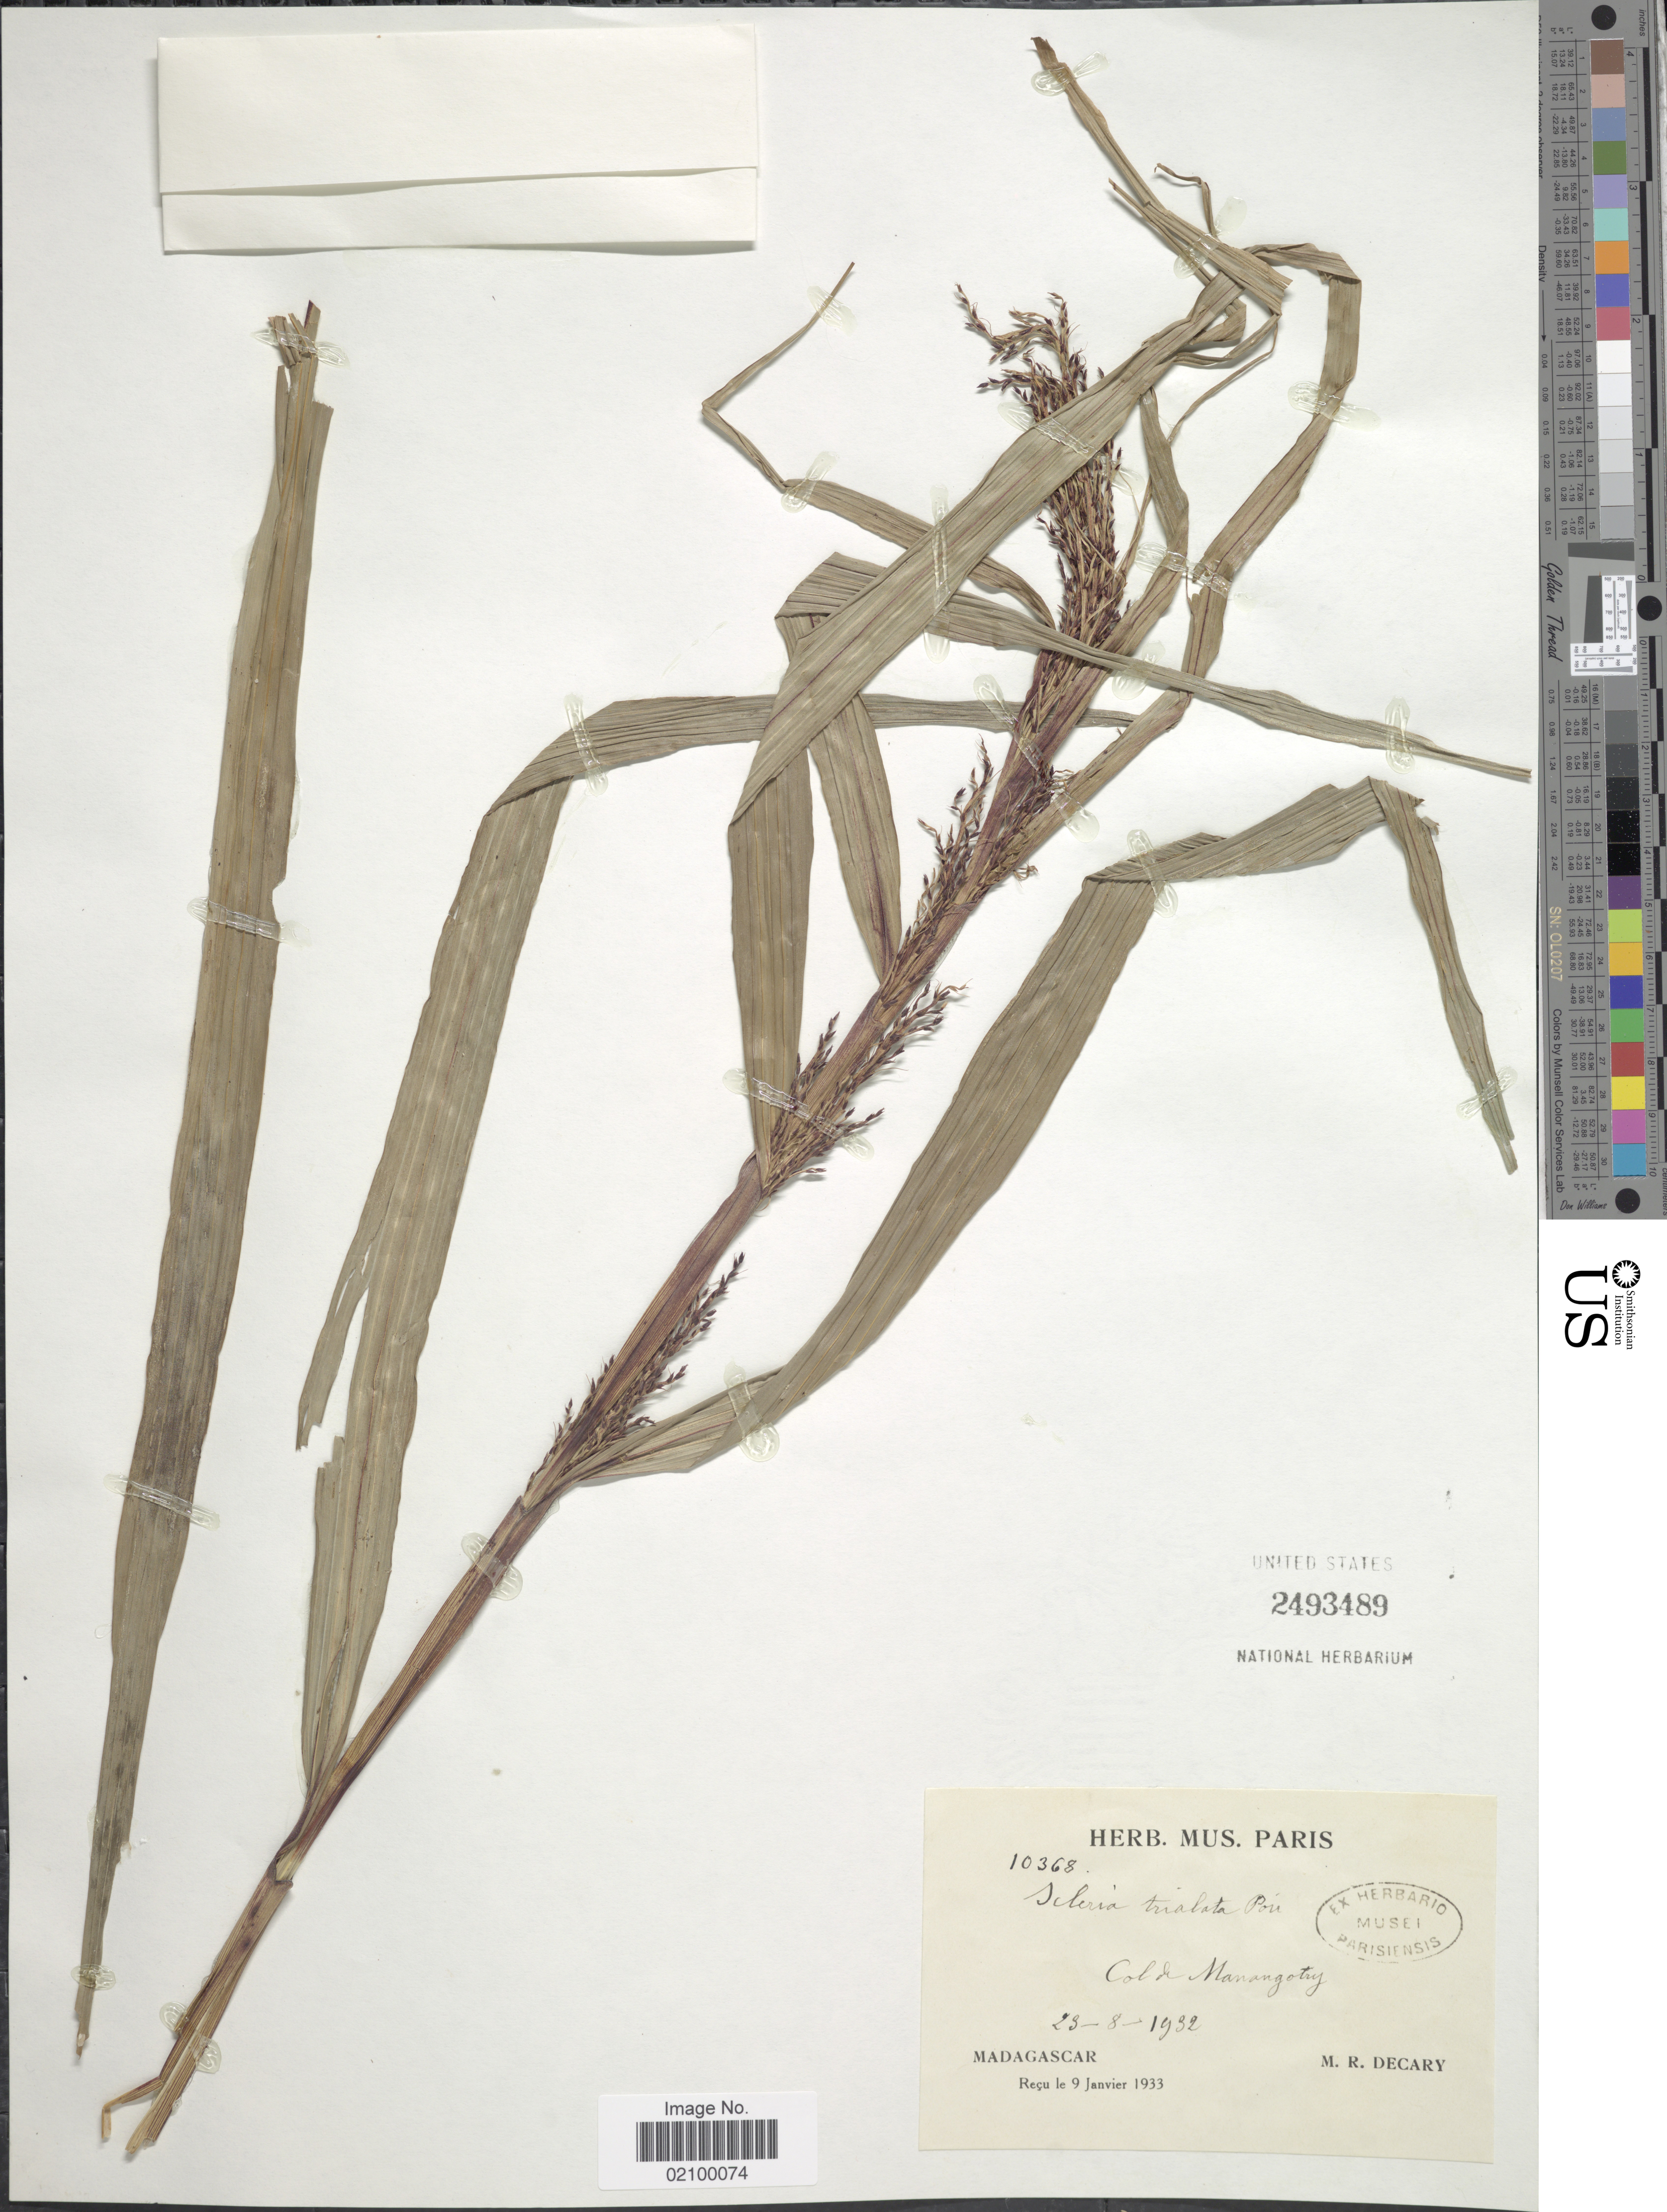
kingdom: Plantae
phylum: Tracheophyta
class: Liliopsida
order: Poales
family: Cyperaceae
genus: Scleria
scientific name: Scleria trialata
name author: Poir.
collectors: R. Decary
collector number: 10368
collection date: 1932-08-23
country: Madagascar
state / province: Anosy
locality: Col de Manangotry [Manangotry Pass]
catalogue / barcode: US 2493489